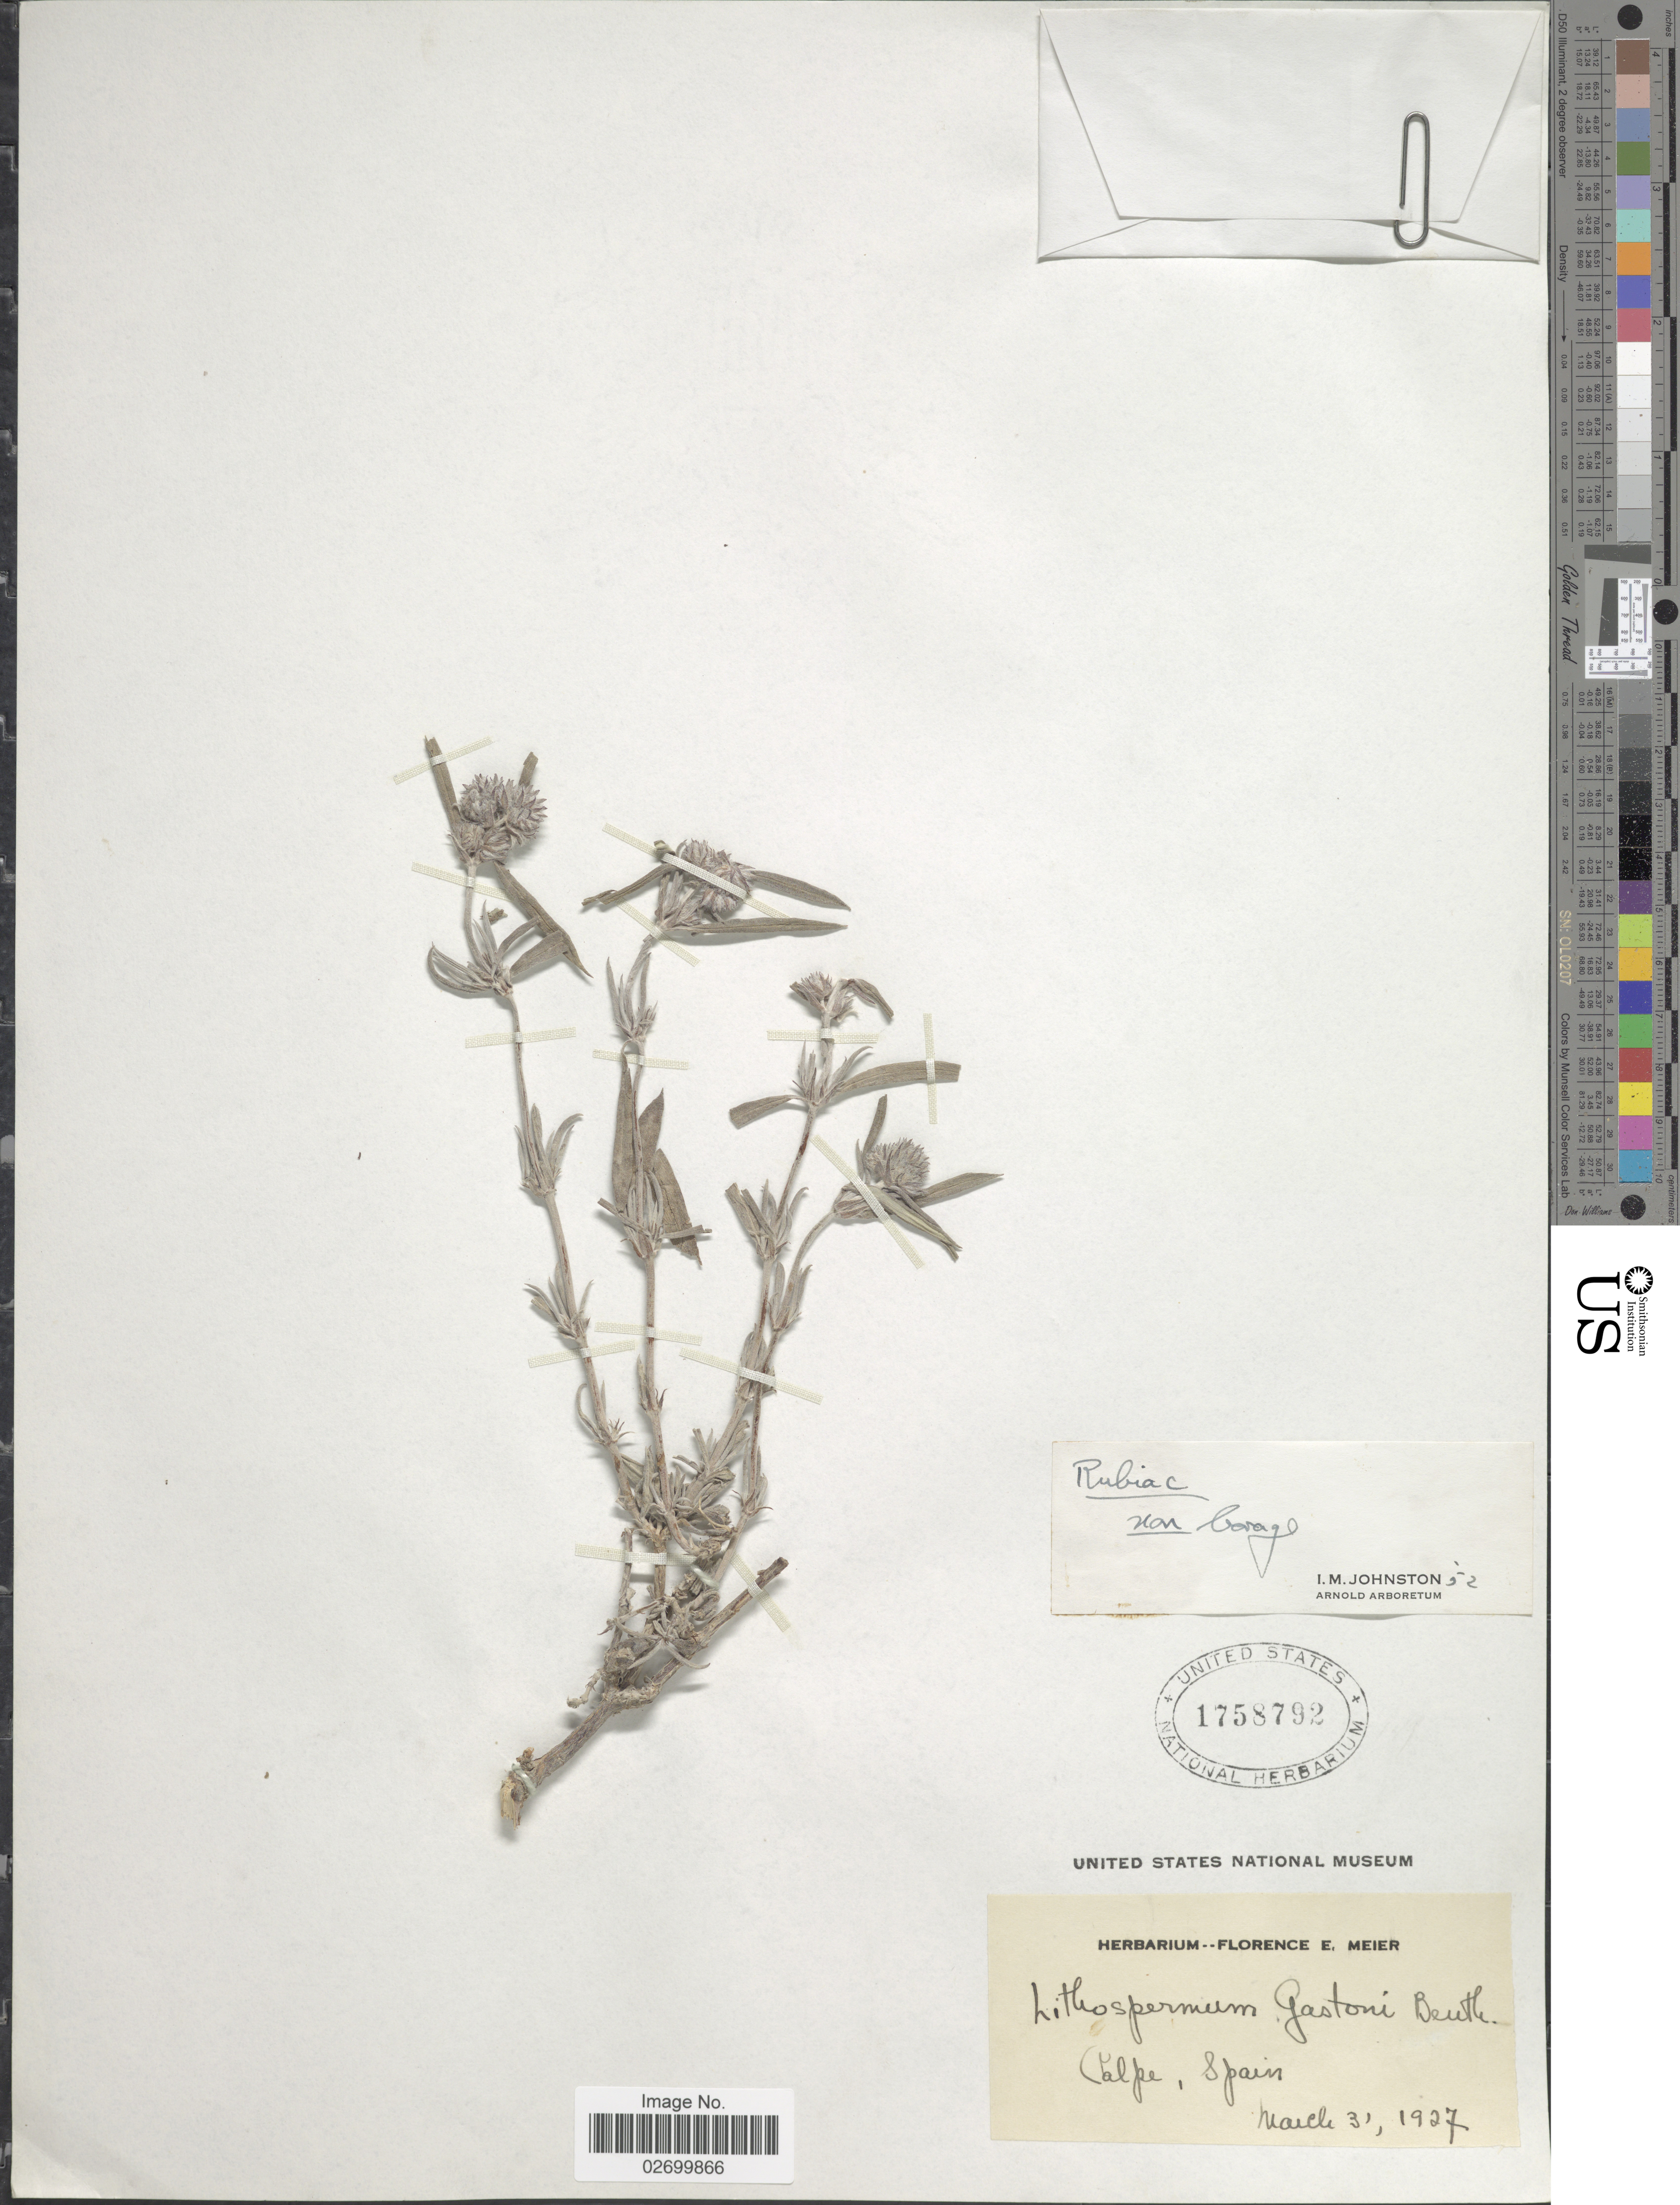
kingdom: Plantae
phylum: Tracheophyta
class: Magnoliopsida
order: Gentianales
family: Rubiaceae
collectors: ex herb. Florence E. Meier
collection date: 1927-03-03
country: Spain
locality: Calpe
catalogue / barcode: US 1758792